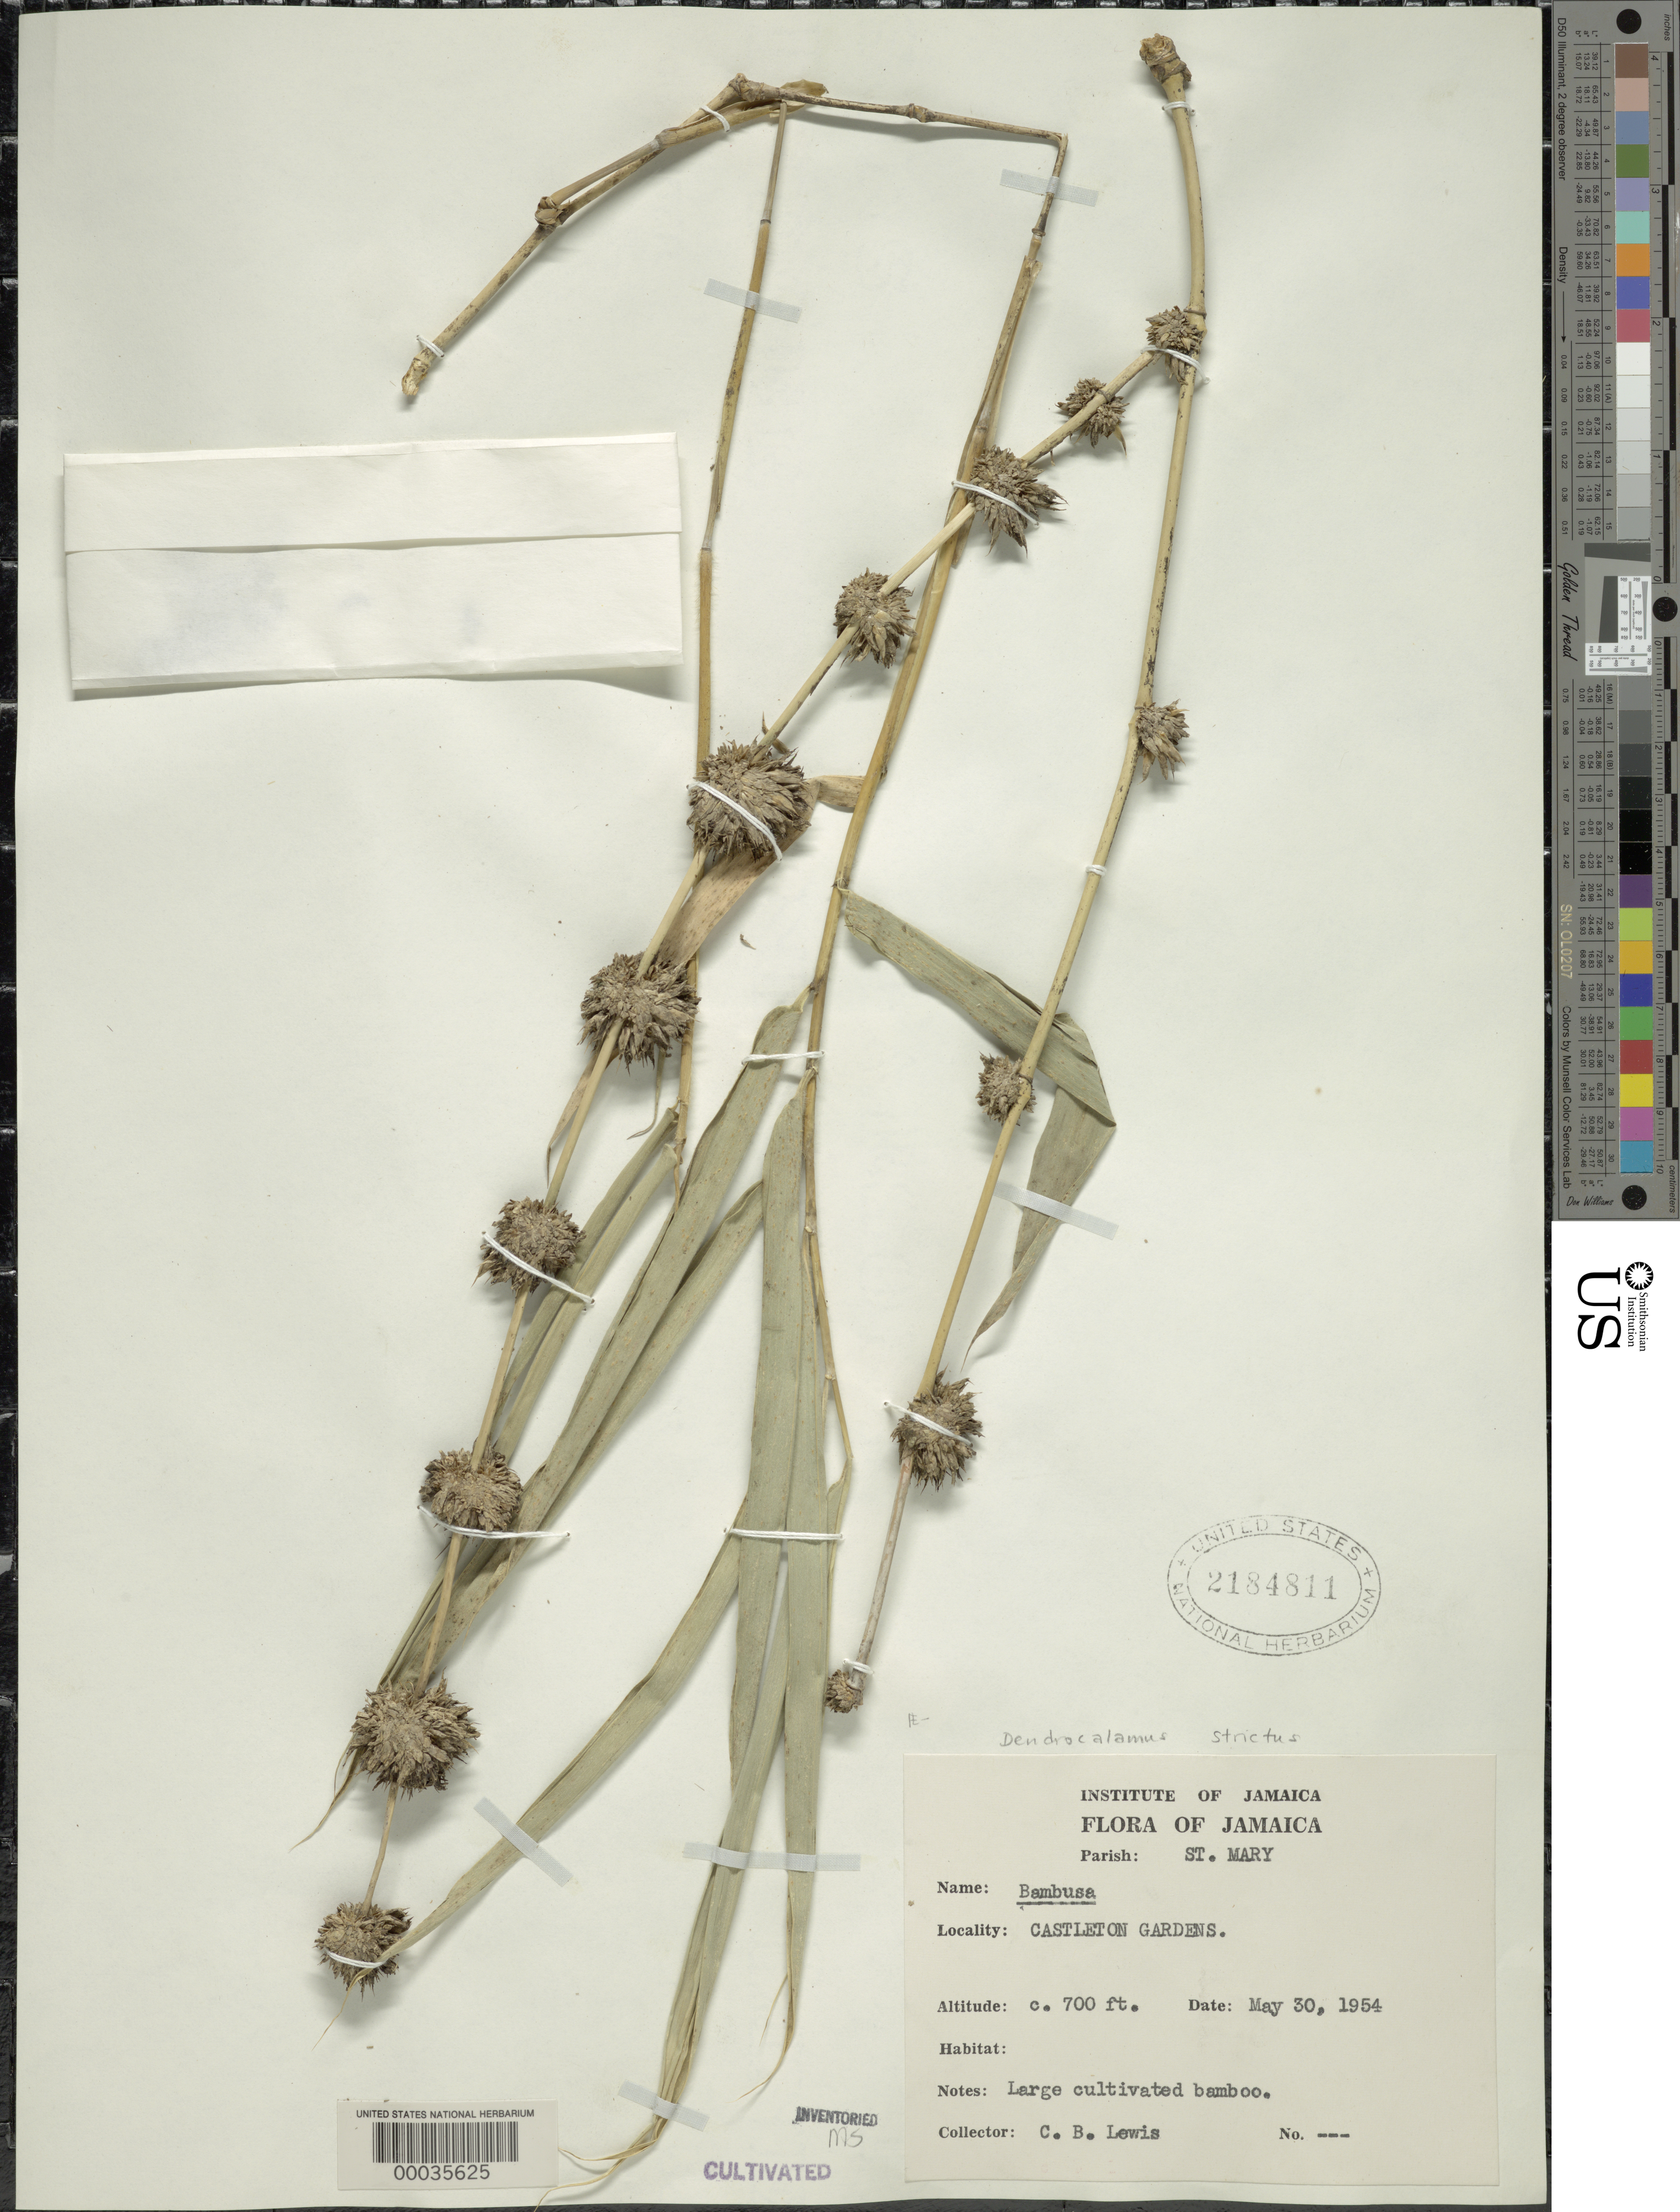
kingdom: Plantae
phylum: Tracheophyta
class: Liliopsida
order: Poales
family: Poaceae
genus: Dendrocalamus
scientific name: Dendrocalamus strictus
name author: (Roxb.) Nees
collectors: C. B. Lewis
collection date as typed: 30 May 1954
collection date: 1954-05-30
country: Jamaica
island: Greater Antilles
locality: Castleton gardens-st. mary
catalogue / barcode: US 2184811